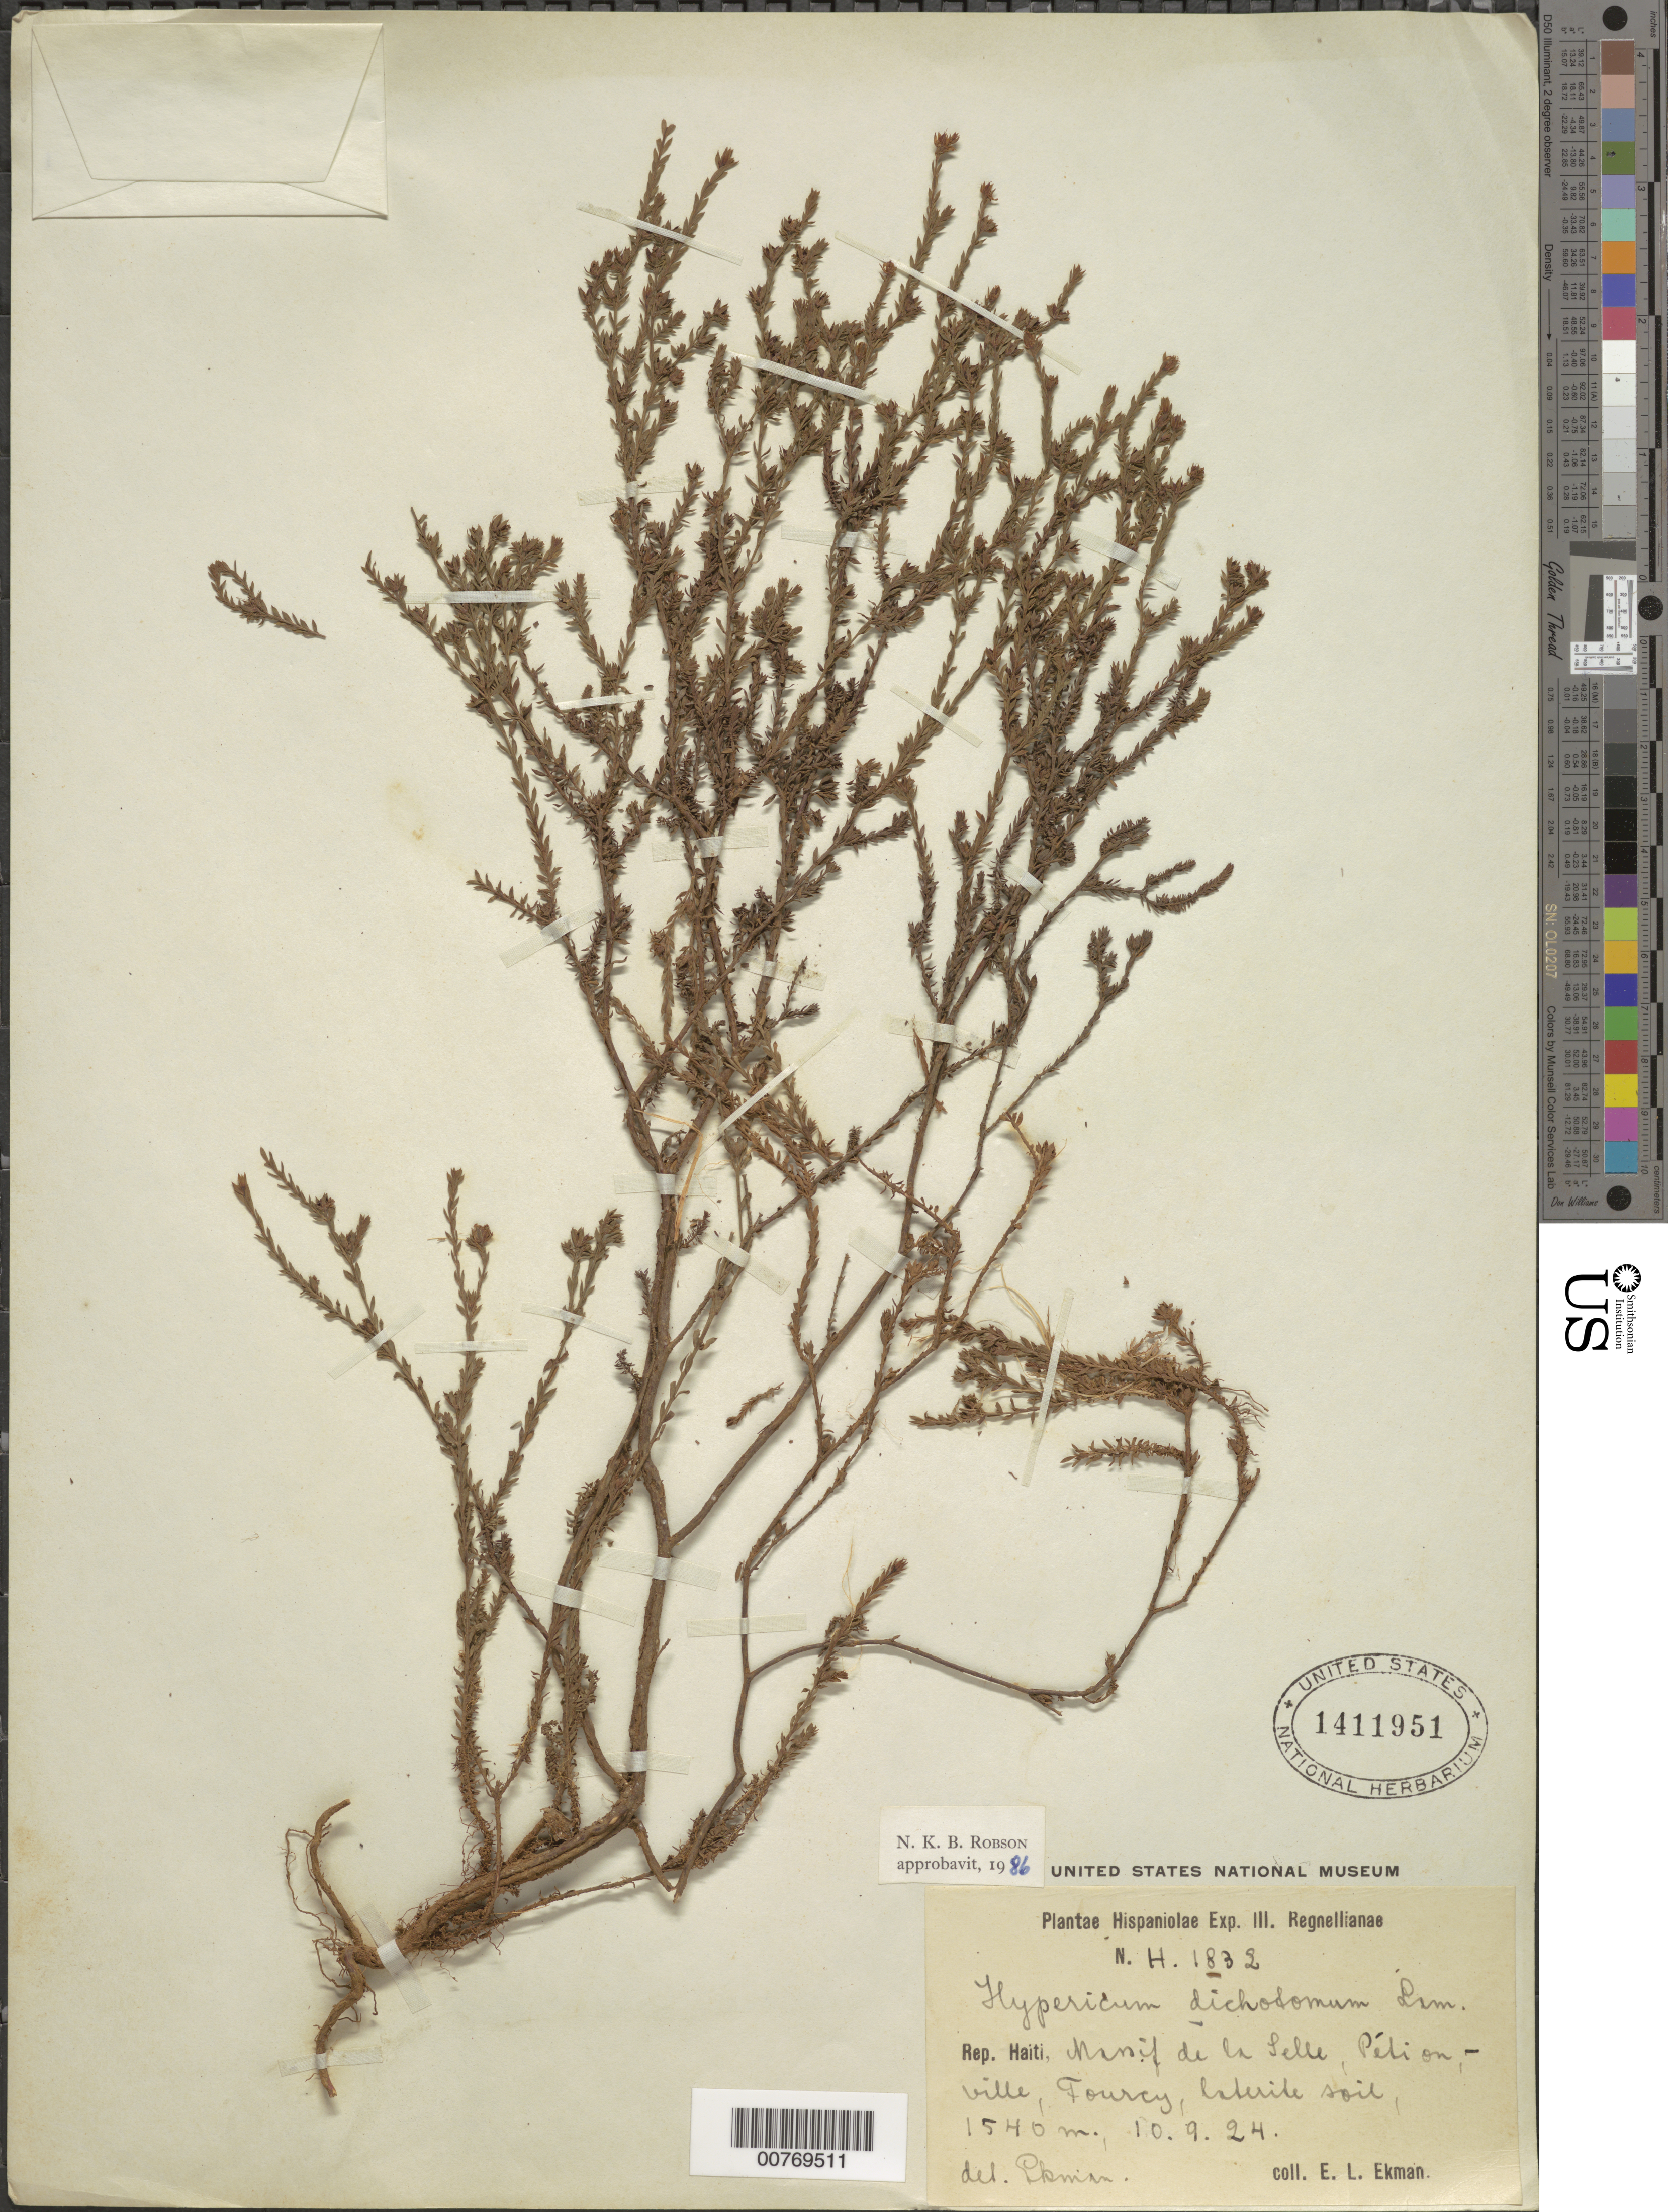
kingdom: Plantae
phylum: Tracheophyta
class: Magnoliopsida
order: Malpighiales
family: Hypericaceae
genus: Hypericum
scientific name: Hypericum dichotomum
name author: Lam.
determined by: Robson, Norman K. B.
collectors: E. L. Ekman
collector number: H 1832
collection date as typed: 10 Sep 1924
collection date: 1924-09-10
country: Haiti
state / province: Ouest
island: Hispaniola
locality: Massif de la Selle, Pétionville, Fourcy.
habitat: Laterite soil.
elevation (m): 1540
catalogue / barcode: US 1411951